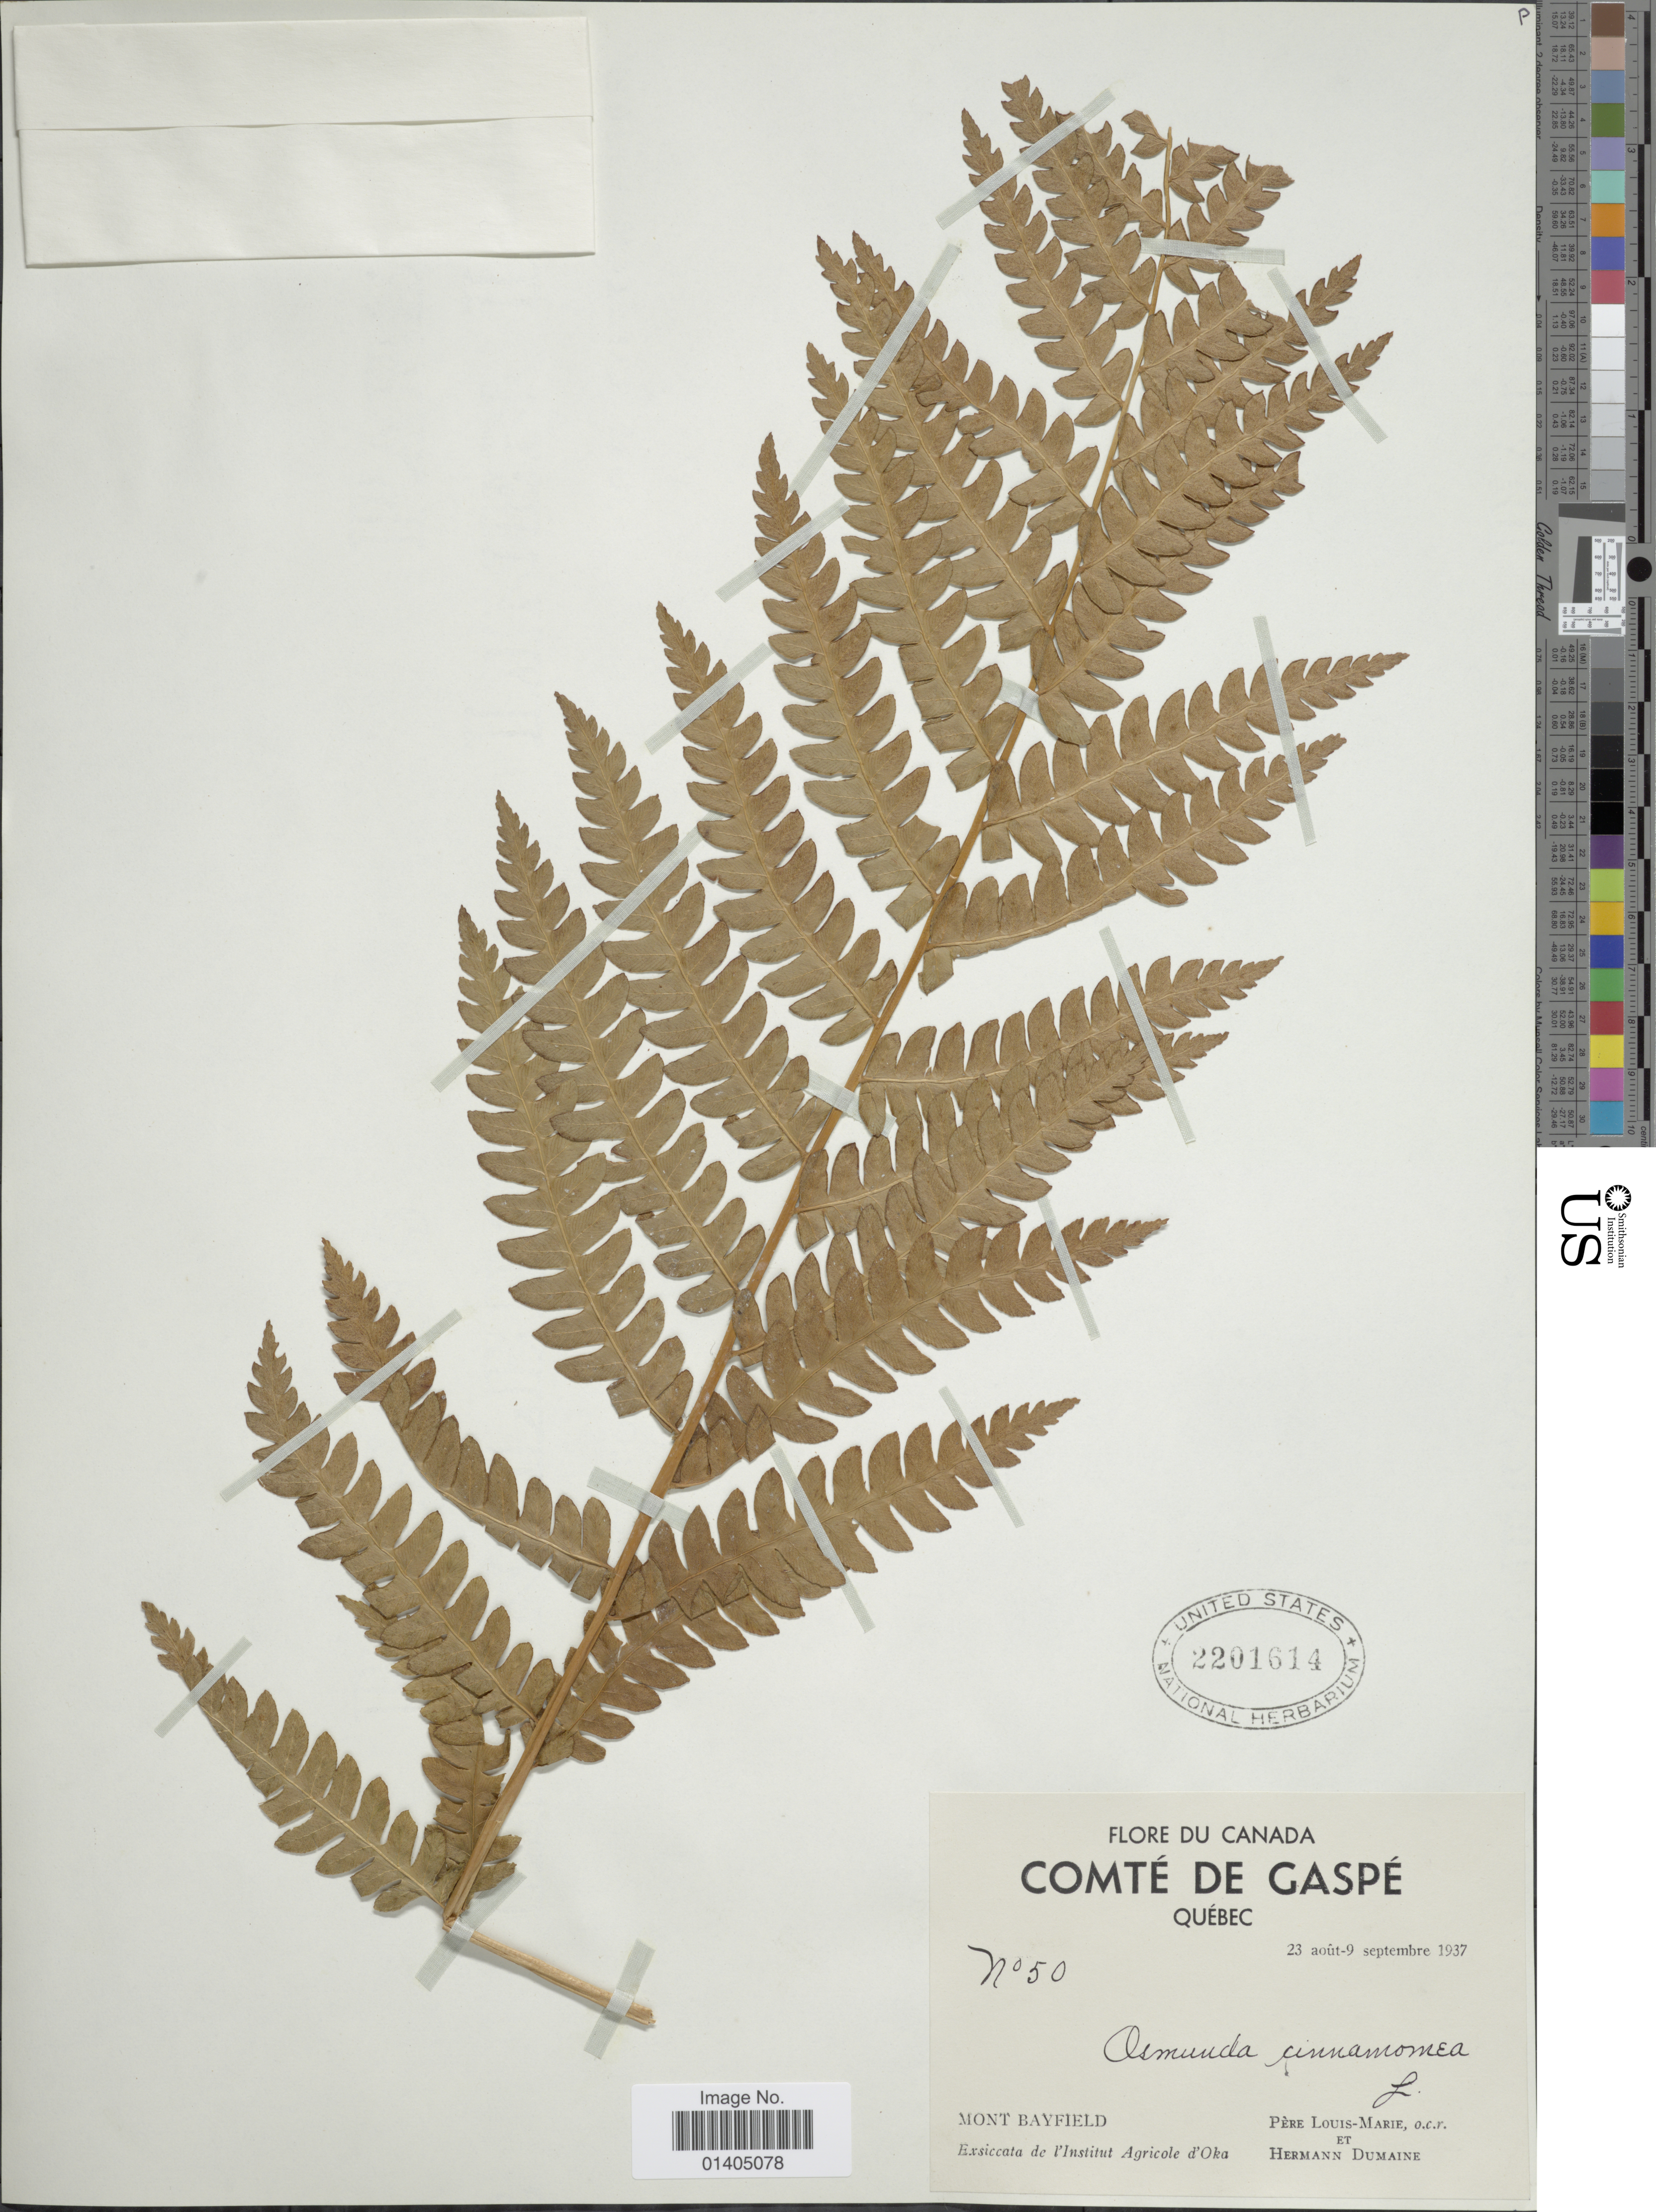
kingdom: Plantae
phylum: Tracheophyta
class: Polypodiopsida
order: Osmundales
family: Osmundaceae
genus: Osmundastrum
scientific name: Osmundastrum cinnamomeum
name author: (L.) C. Presl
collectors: L.-M. LaLonde & H. Dumaine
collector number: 50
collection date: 1937-08-23/1937-09-09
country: Canada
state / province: Quebec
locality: Comté de Gaspé, Mont Bayfield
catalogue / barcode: US 2201614